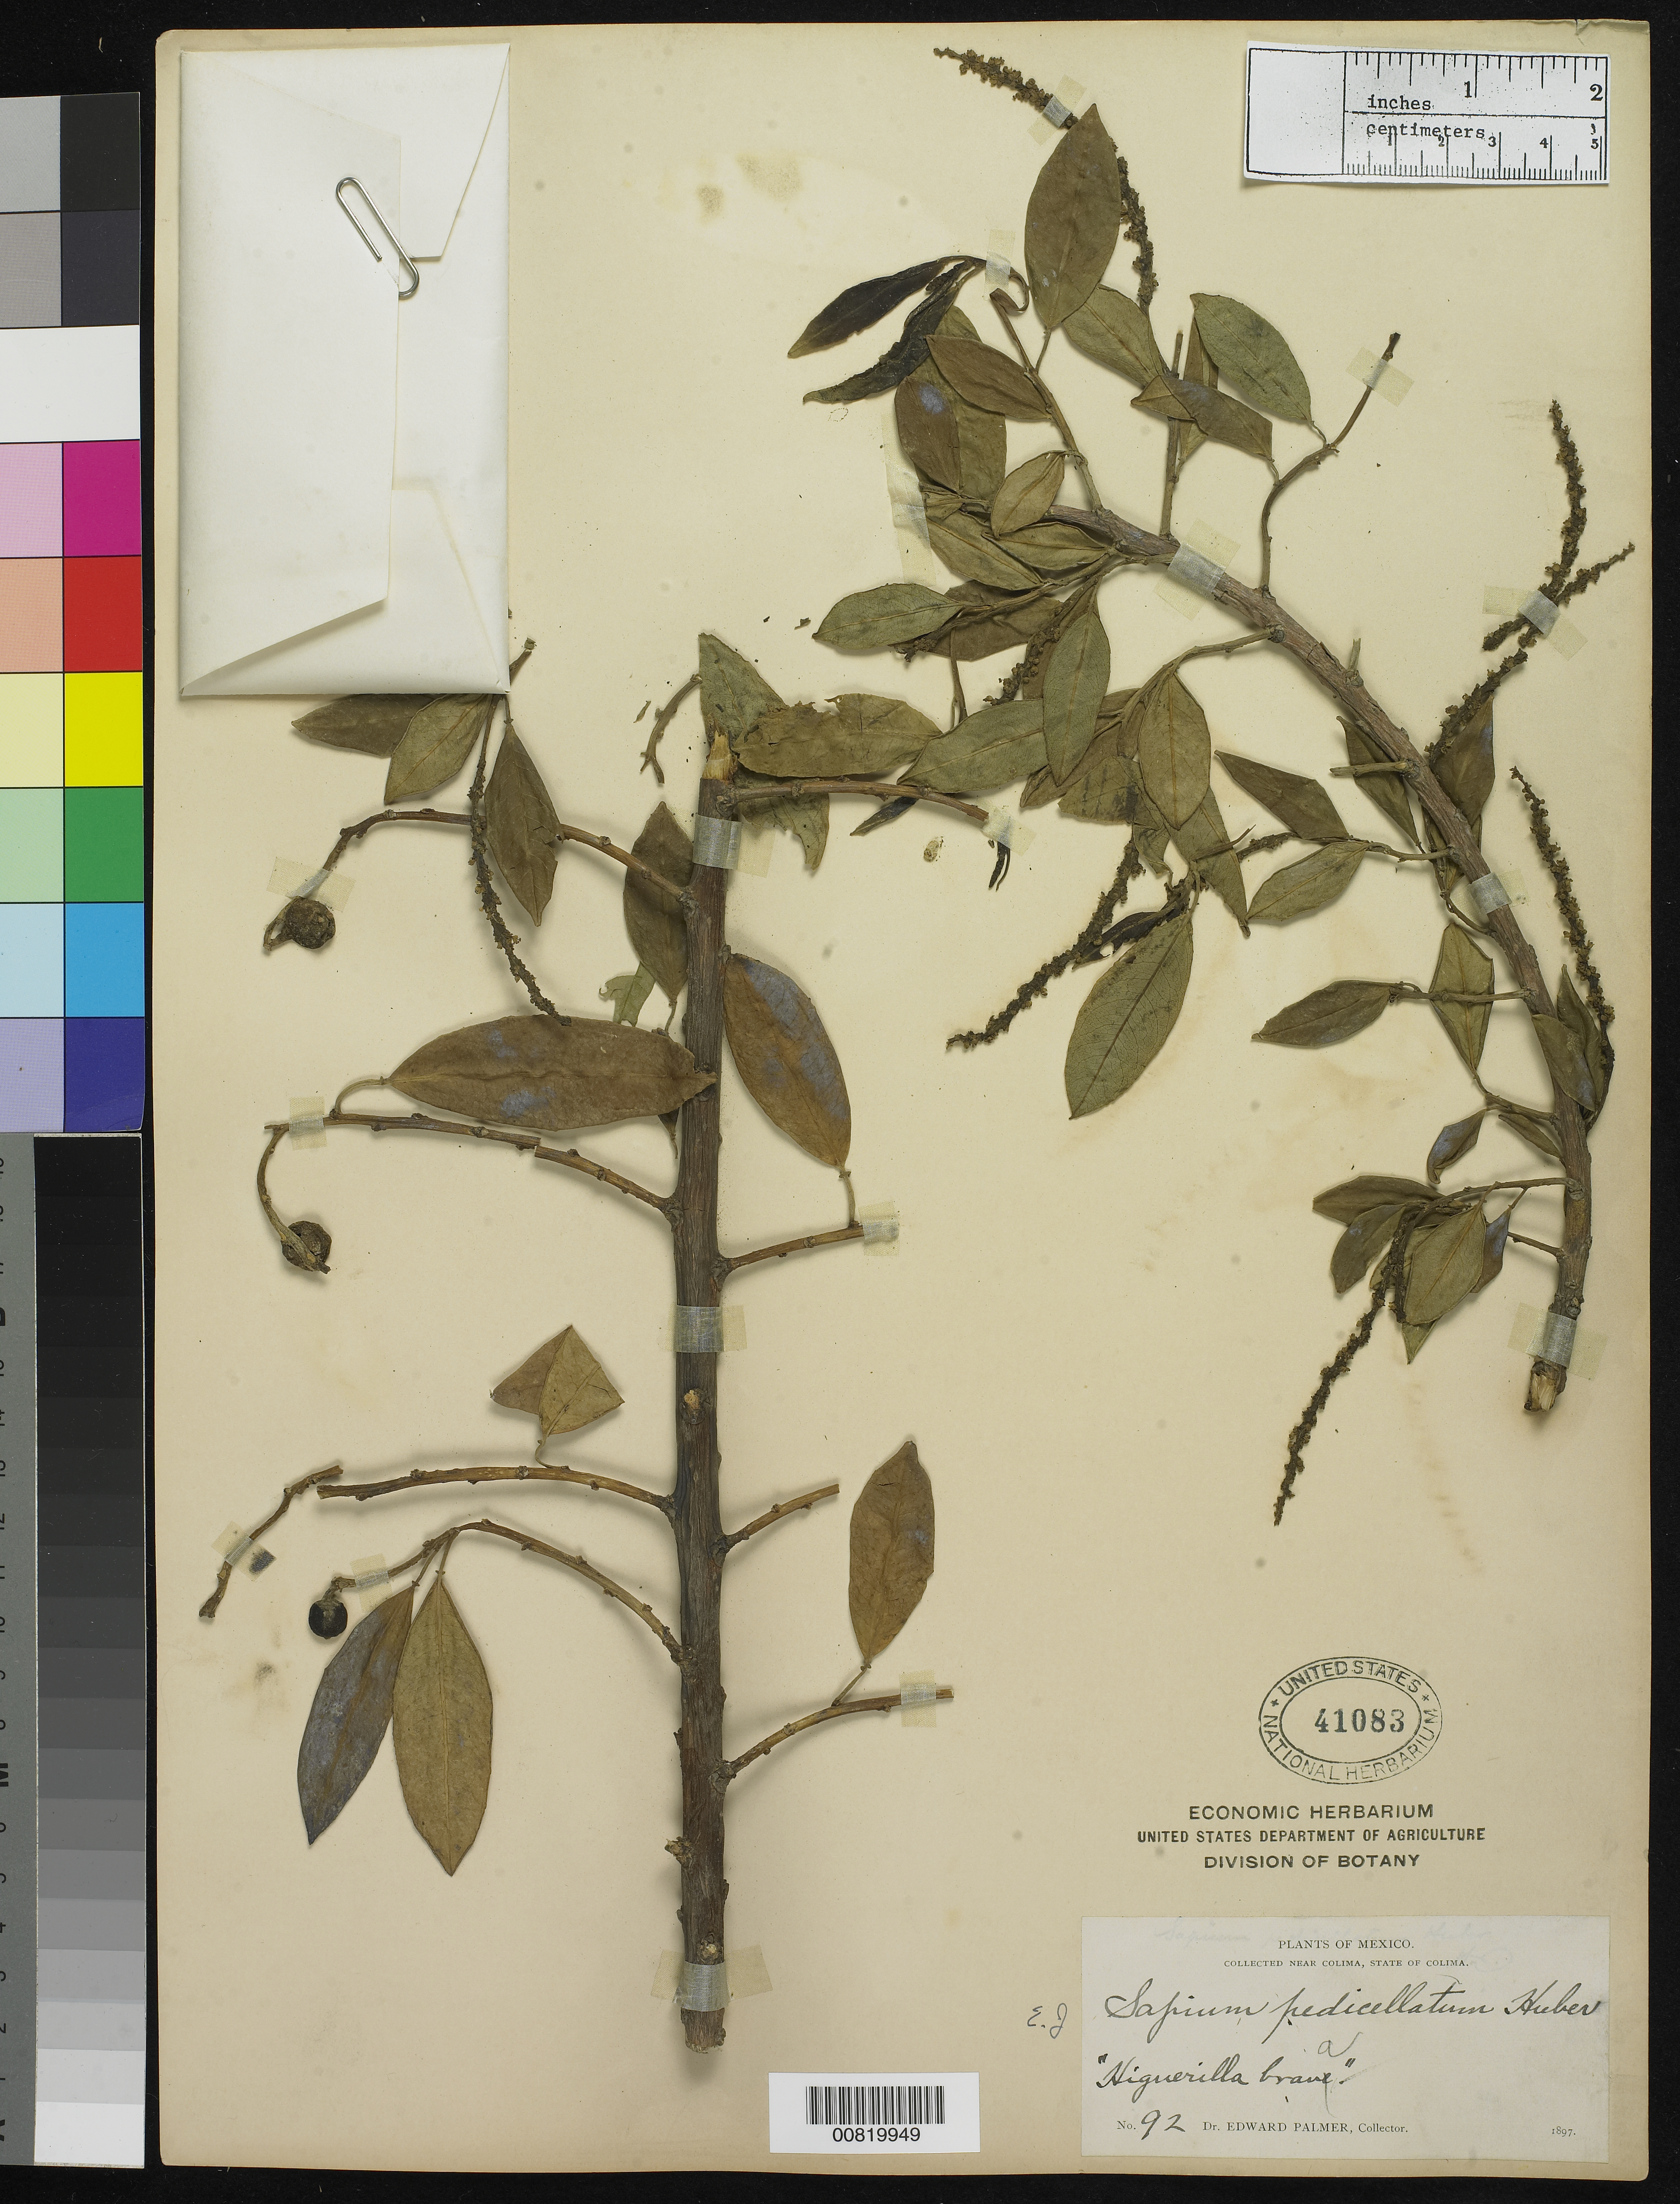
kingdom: Plantae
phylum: Tracheophyta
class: Magnoliopsida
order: Malpighiales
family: Euphorbiaceae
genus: Sapium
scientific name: Sapium pedicellatum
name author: Huber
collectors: E. Palmer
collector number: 92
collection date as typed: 1897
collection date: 1897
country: Mexico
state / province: Colima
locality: Near Colima, Colima.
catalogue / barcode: US 41083